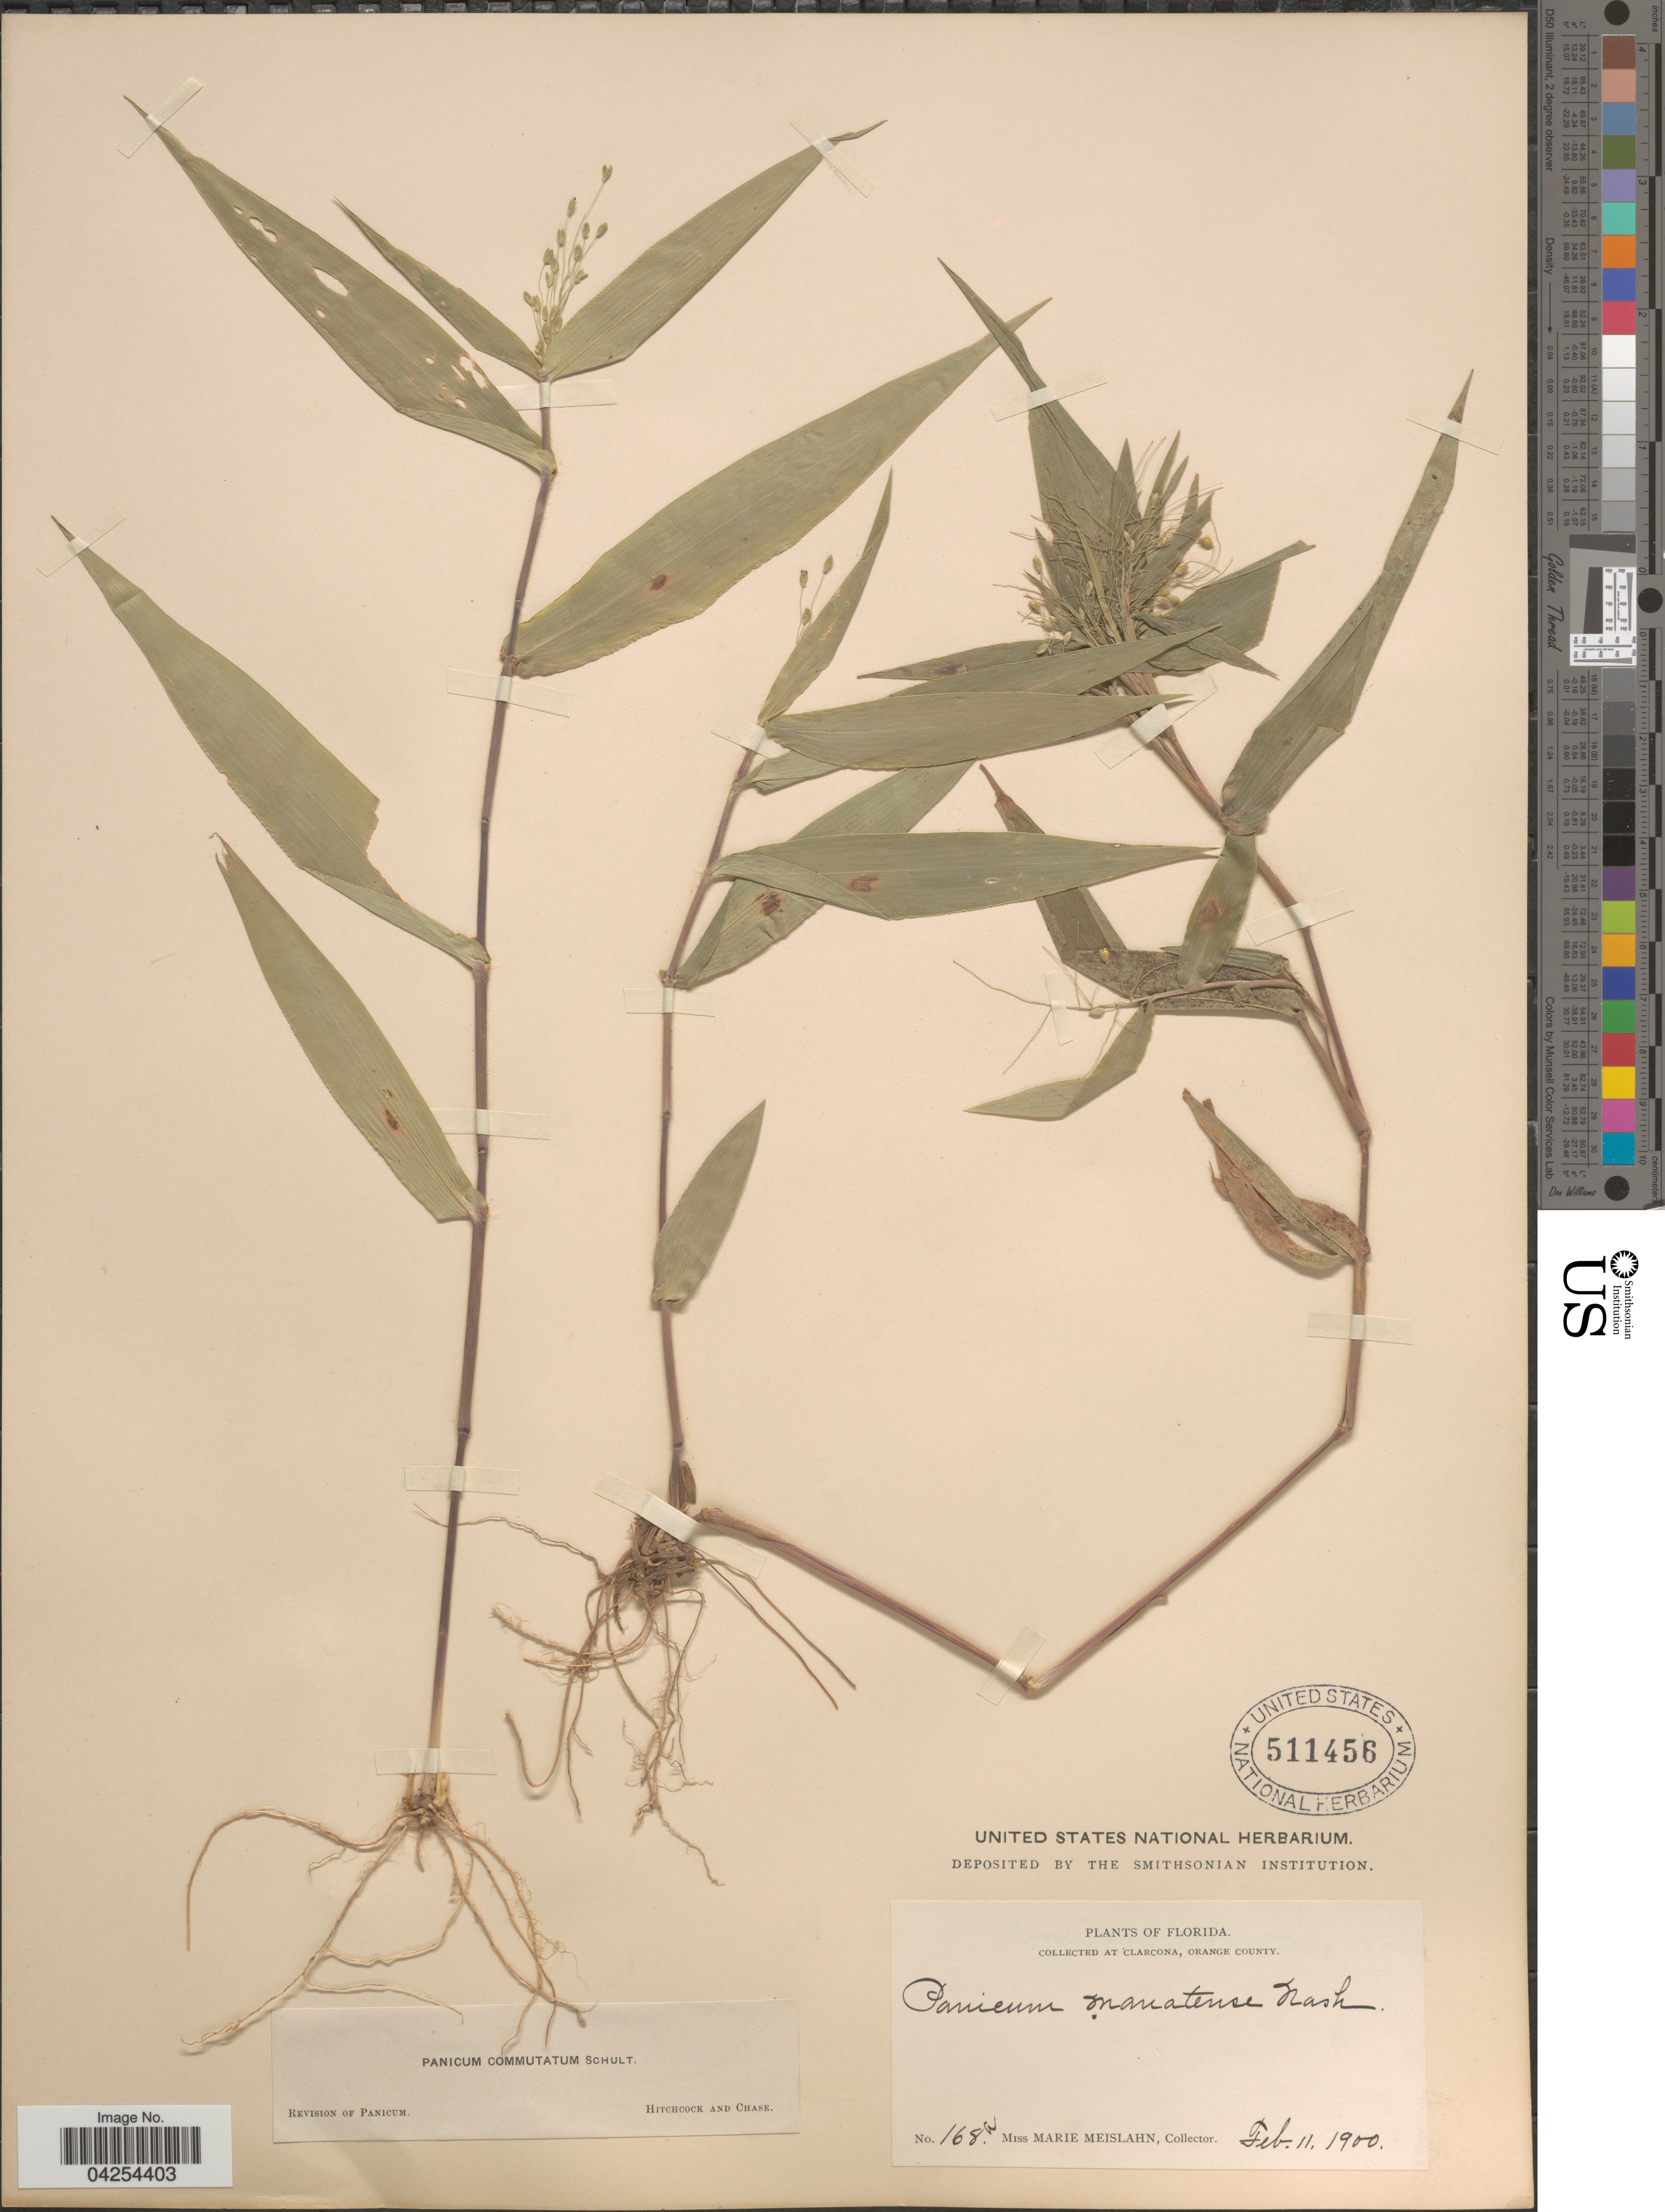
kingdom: Plantae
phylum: Tracheophyta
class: Liliopsida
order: Poales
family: Poaceae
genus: Dichanthelium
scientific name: Dichanthelium commutatum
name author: (Schult.) Gould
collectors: M. Meislahn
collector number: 168a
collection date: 1900-02-11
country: United States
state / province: Florida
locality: At Clarcona, Orange County.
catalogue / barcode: US 511456